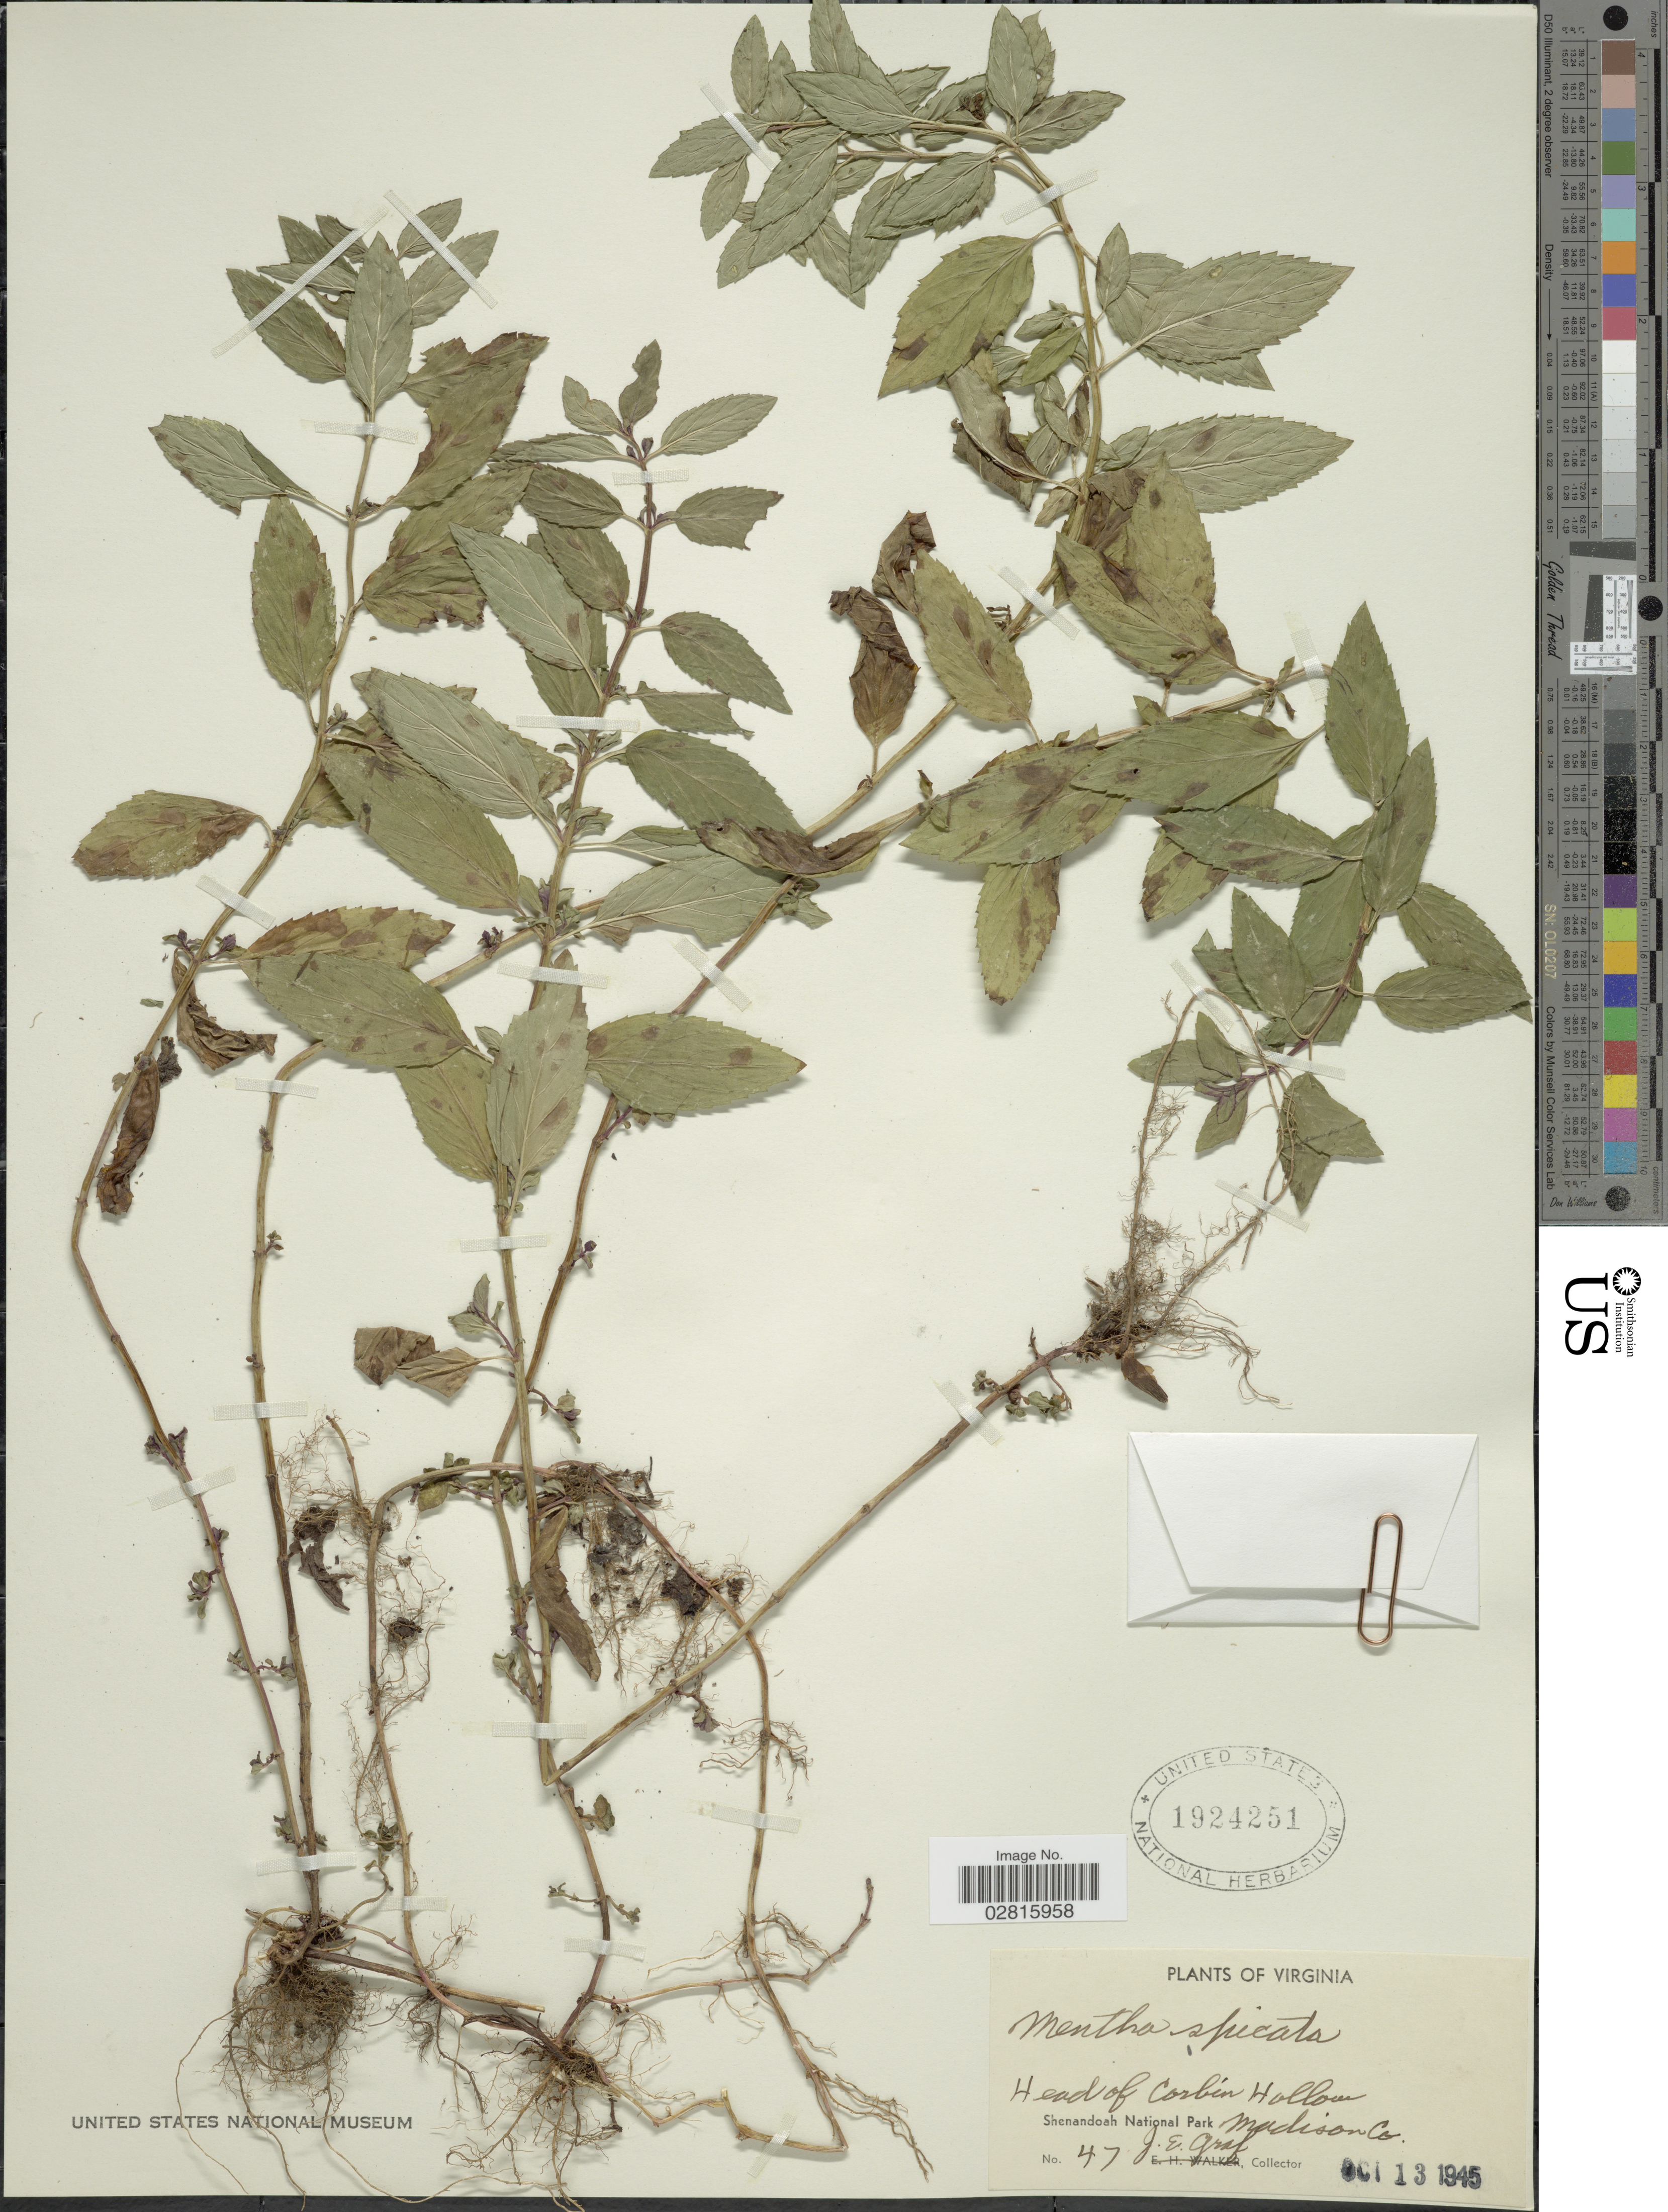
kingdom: Plantae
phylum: Tracheophyta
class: Magnoliopsida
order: Lamiales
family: Lamiaceae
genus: Mentha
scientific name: Mentha spicata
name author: L.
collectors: J. Graf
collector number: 47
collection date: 1945-10-13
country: United States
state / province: Virginia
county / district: Madison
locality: Head of Corbin Hollow. Shenandoah National Park. Madison Co.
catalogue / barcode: US 1924251